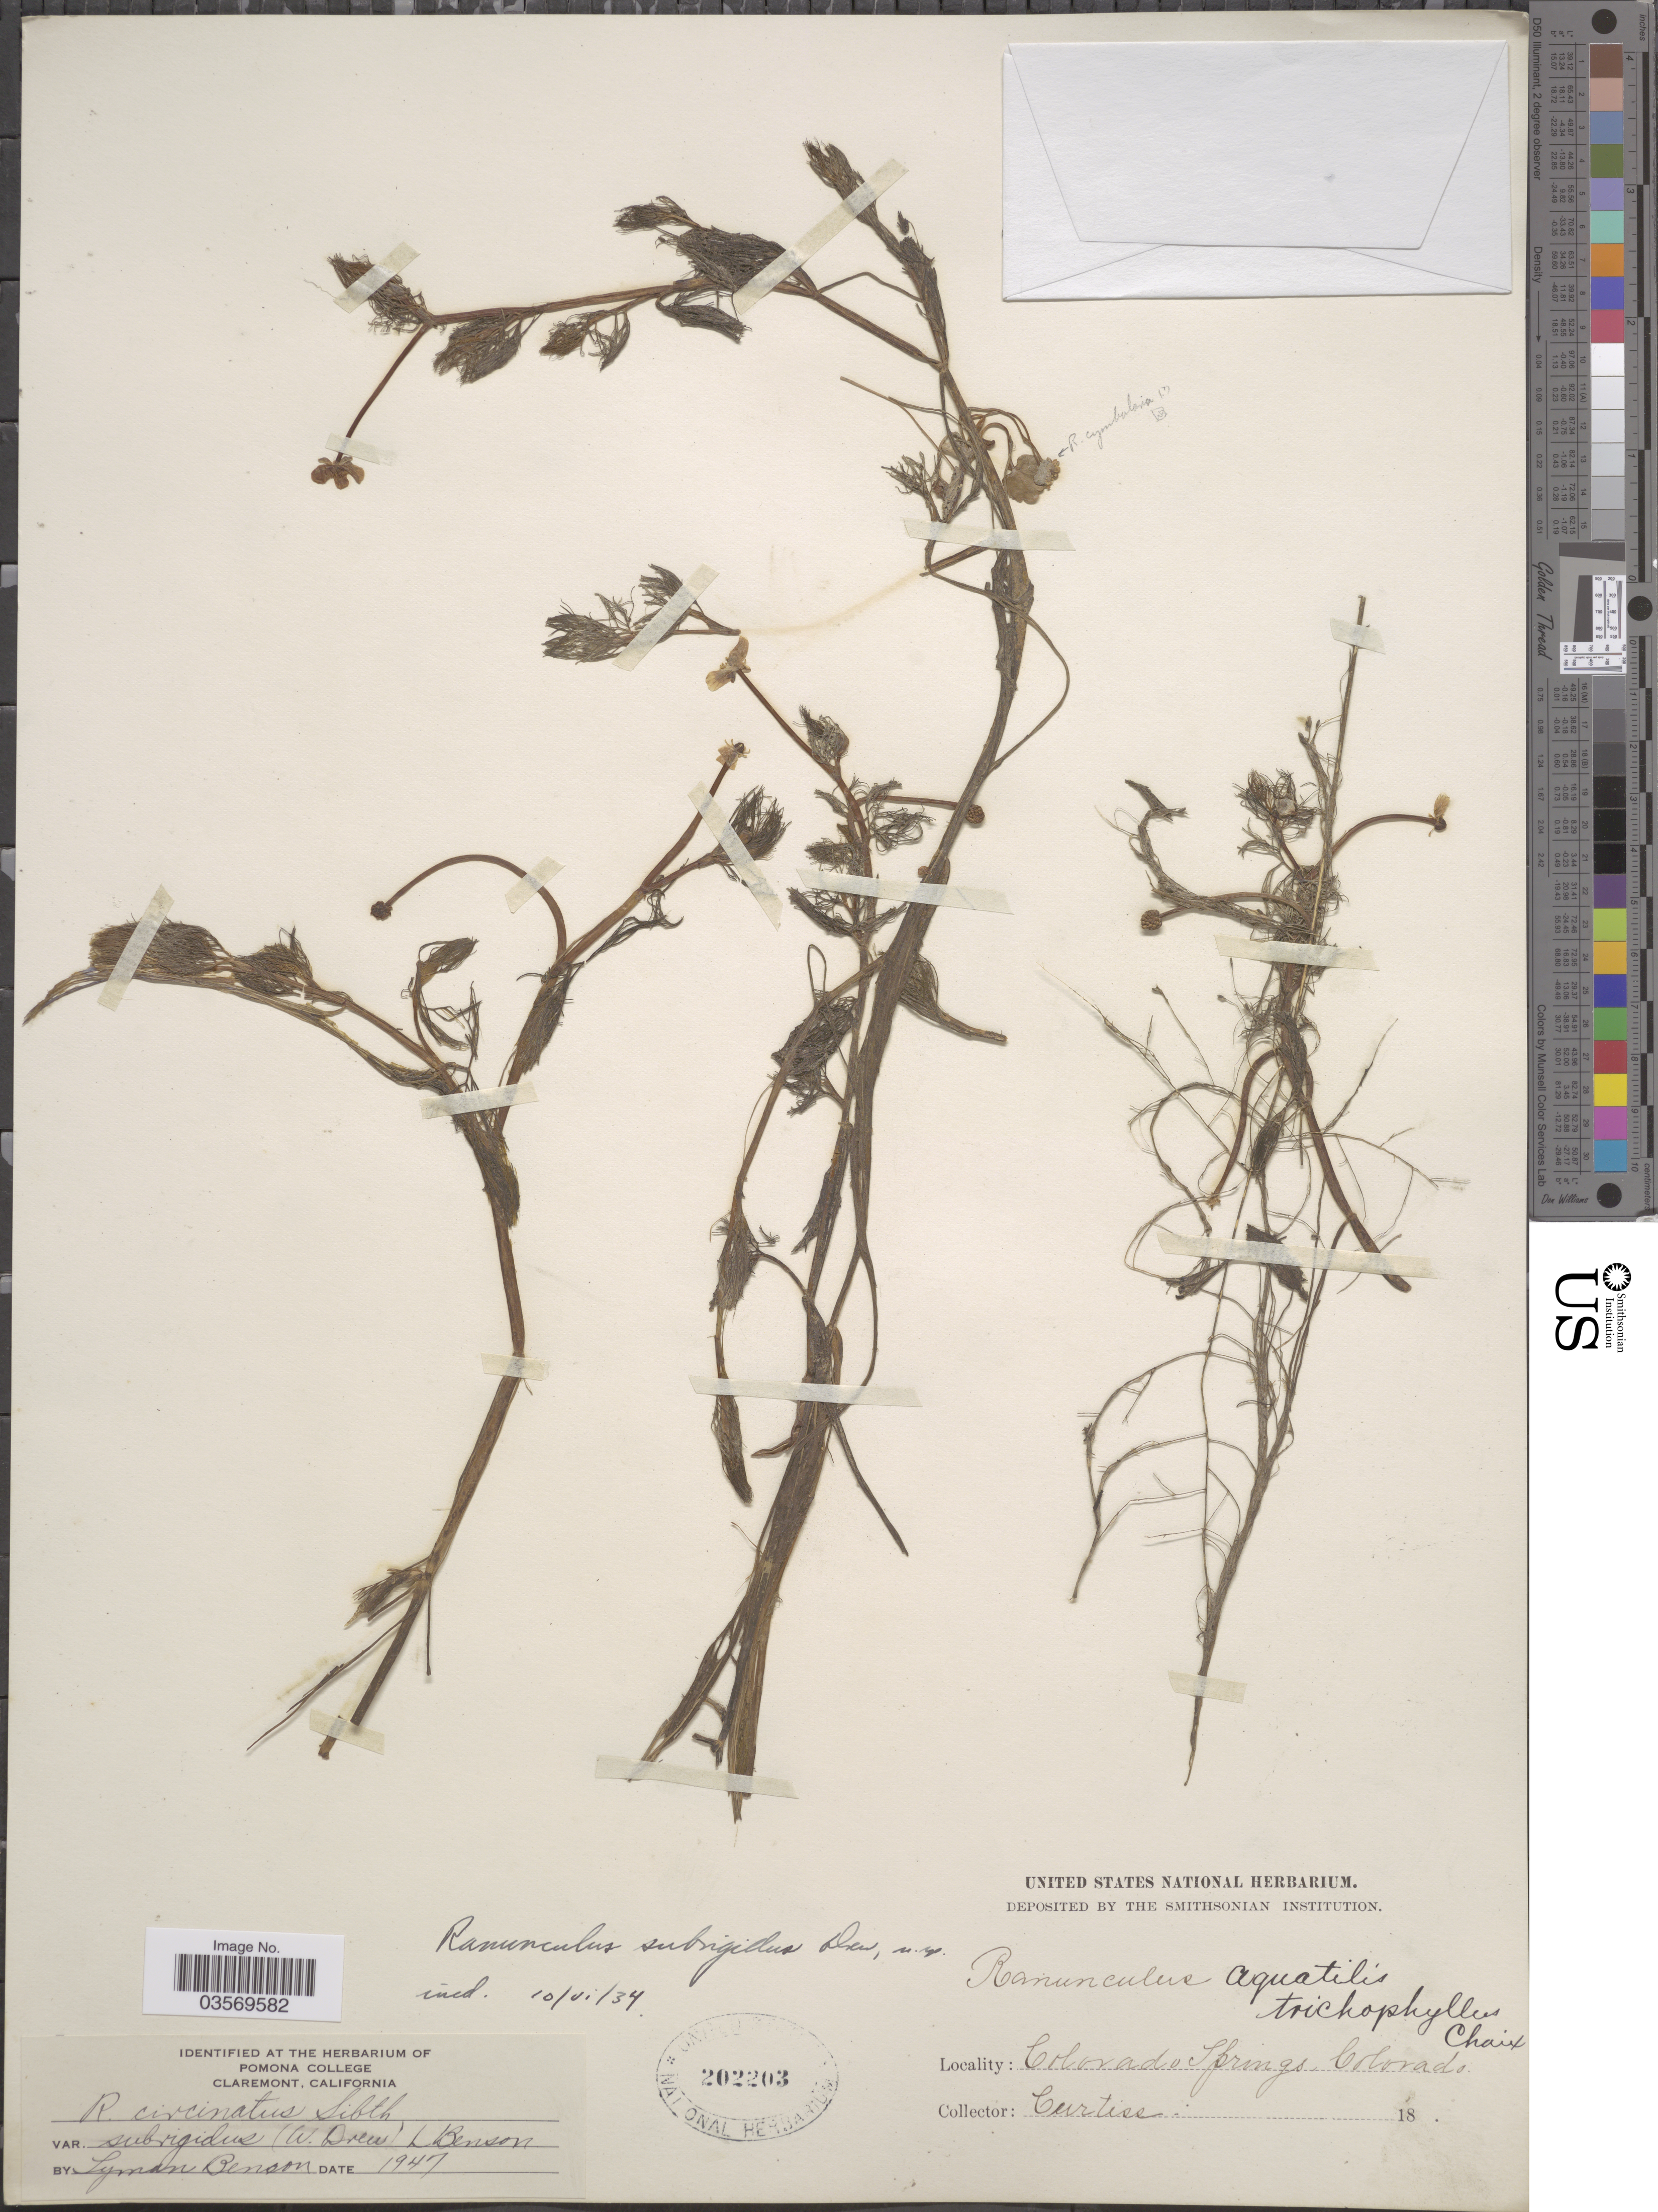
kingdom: Plantae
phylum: Tracheophyta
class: Magnoliopsida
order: Ranunculales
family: Ranunculaceae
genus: Ranunculus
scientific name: Ranunculus subrigidus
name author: W.B. Drew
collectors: -. Curtiss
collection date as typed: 18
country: United States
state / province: Colorado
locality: Colorado Springs.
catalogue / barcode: US 202203